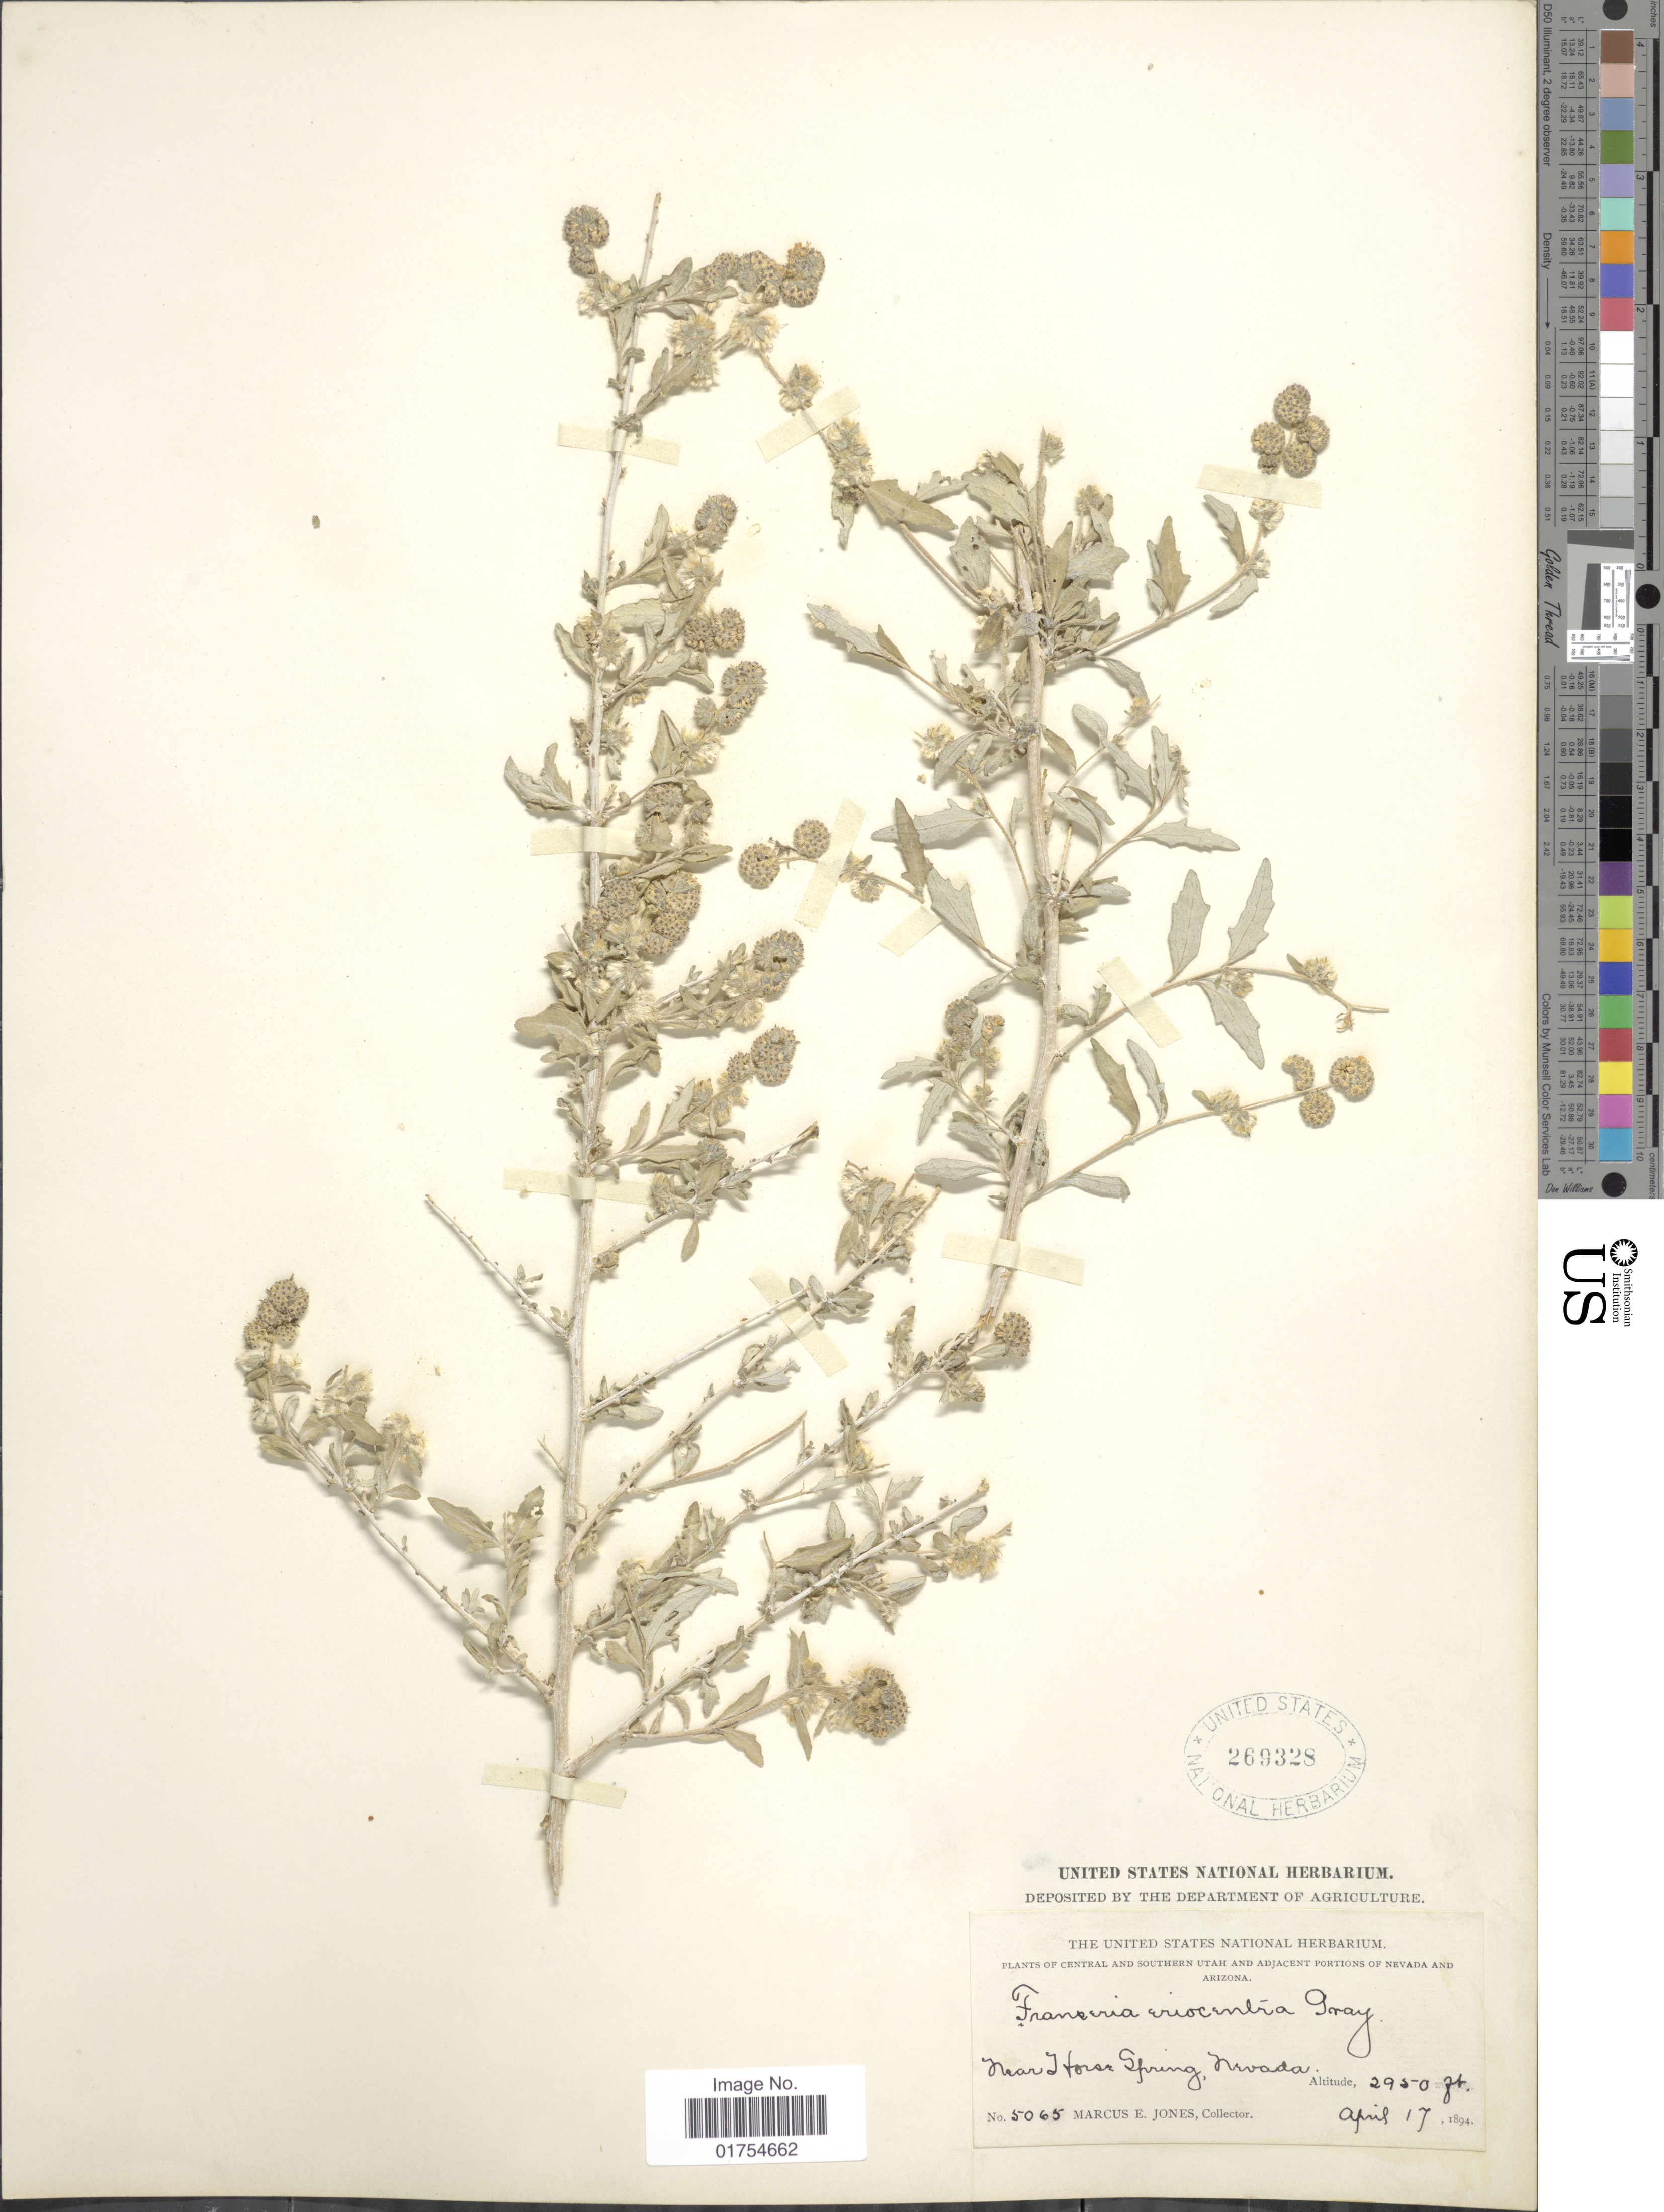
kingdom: Plantae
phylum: Tracheophyta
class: Magnoliopsida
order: Asterales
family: Asteraceae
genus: Franseria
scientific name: Franseria eriocentra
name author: A. Gray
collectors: M. E. Jones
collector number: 5065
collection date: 1894-04-17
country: United States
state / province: Nevada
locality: Near Horse Springs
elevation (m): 899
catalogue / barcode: US 269328